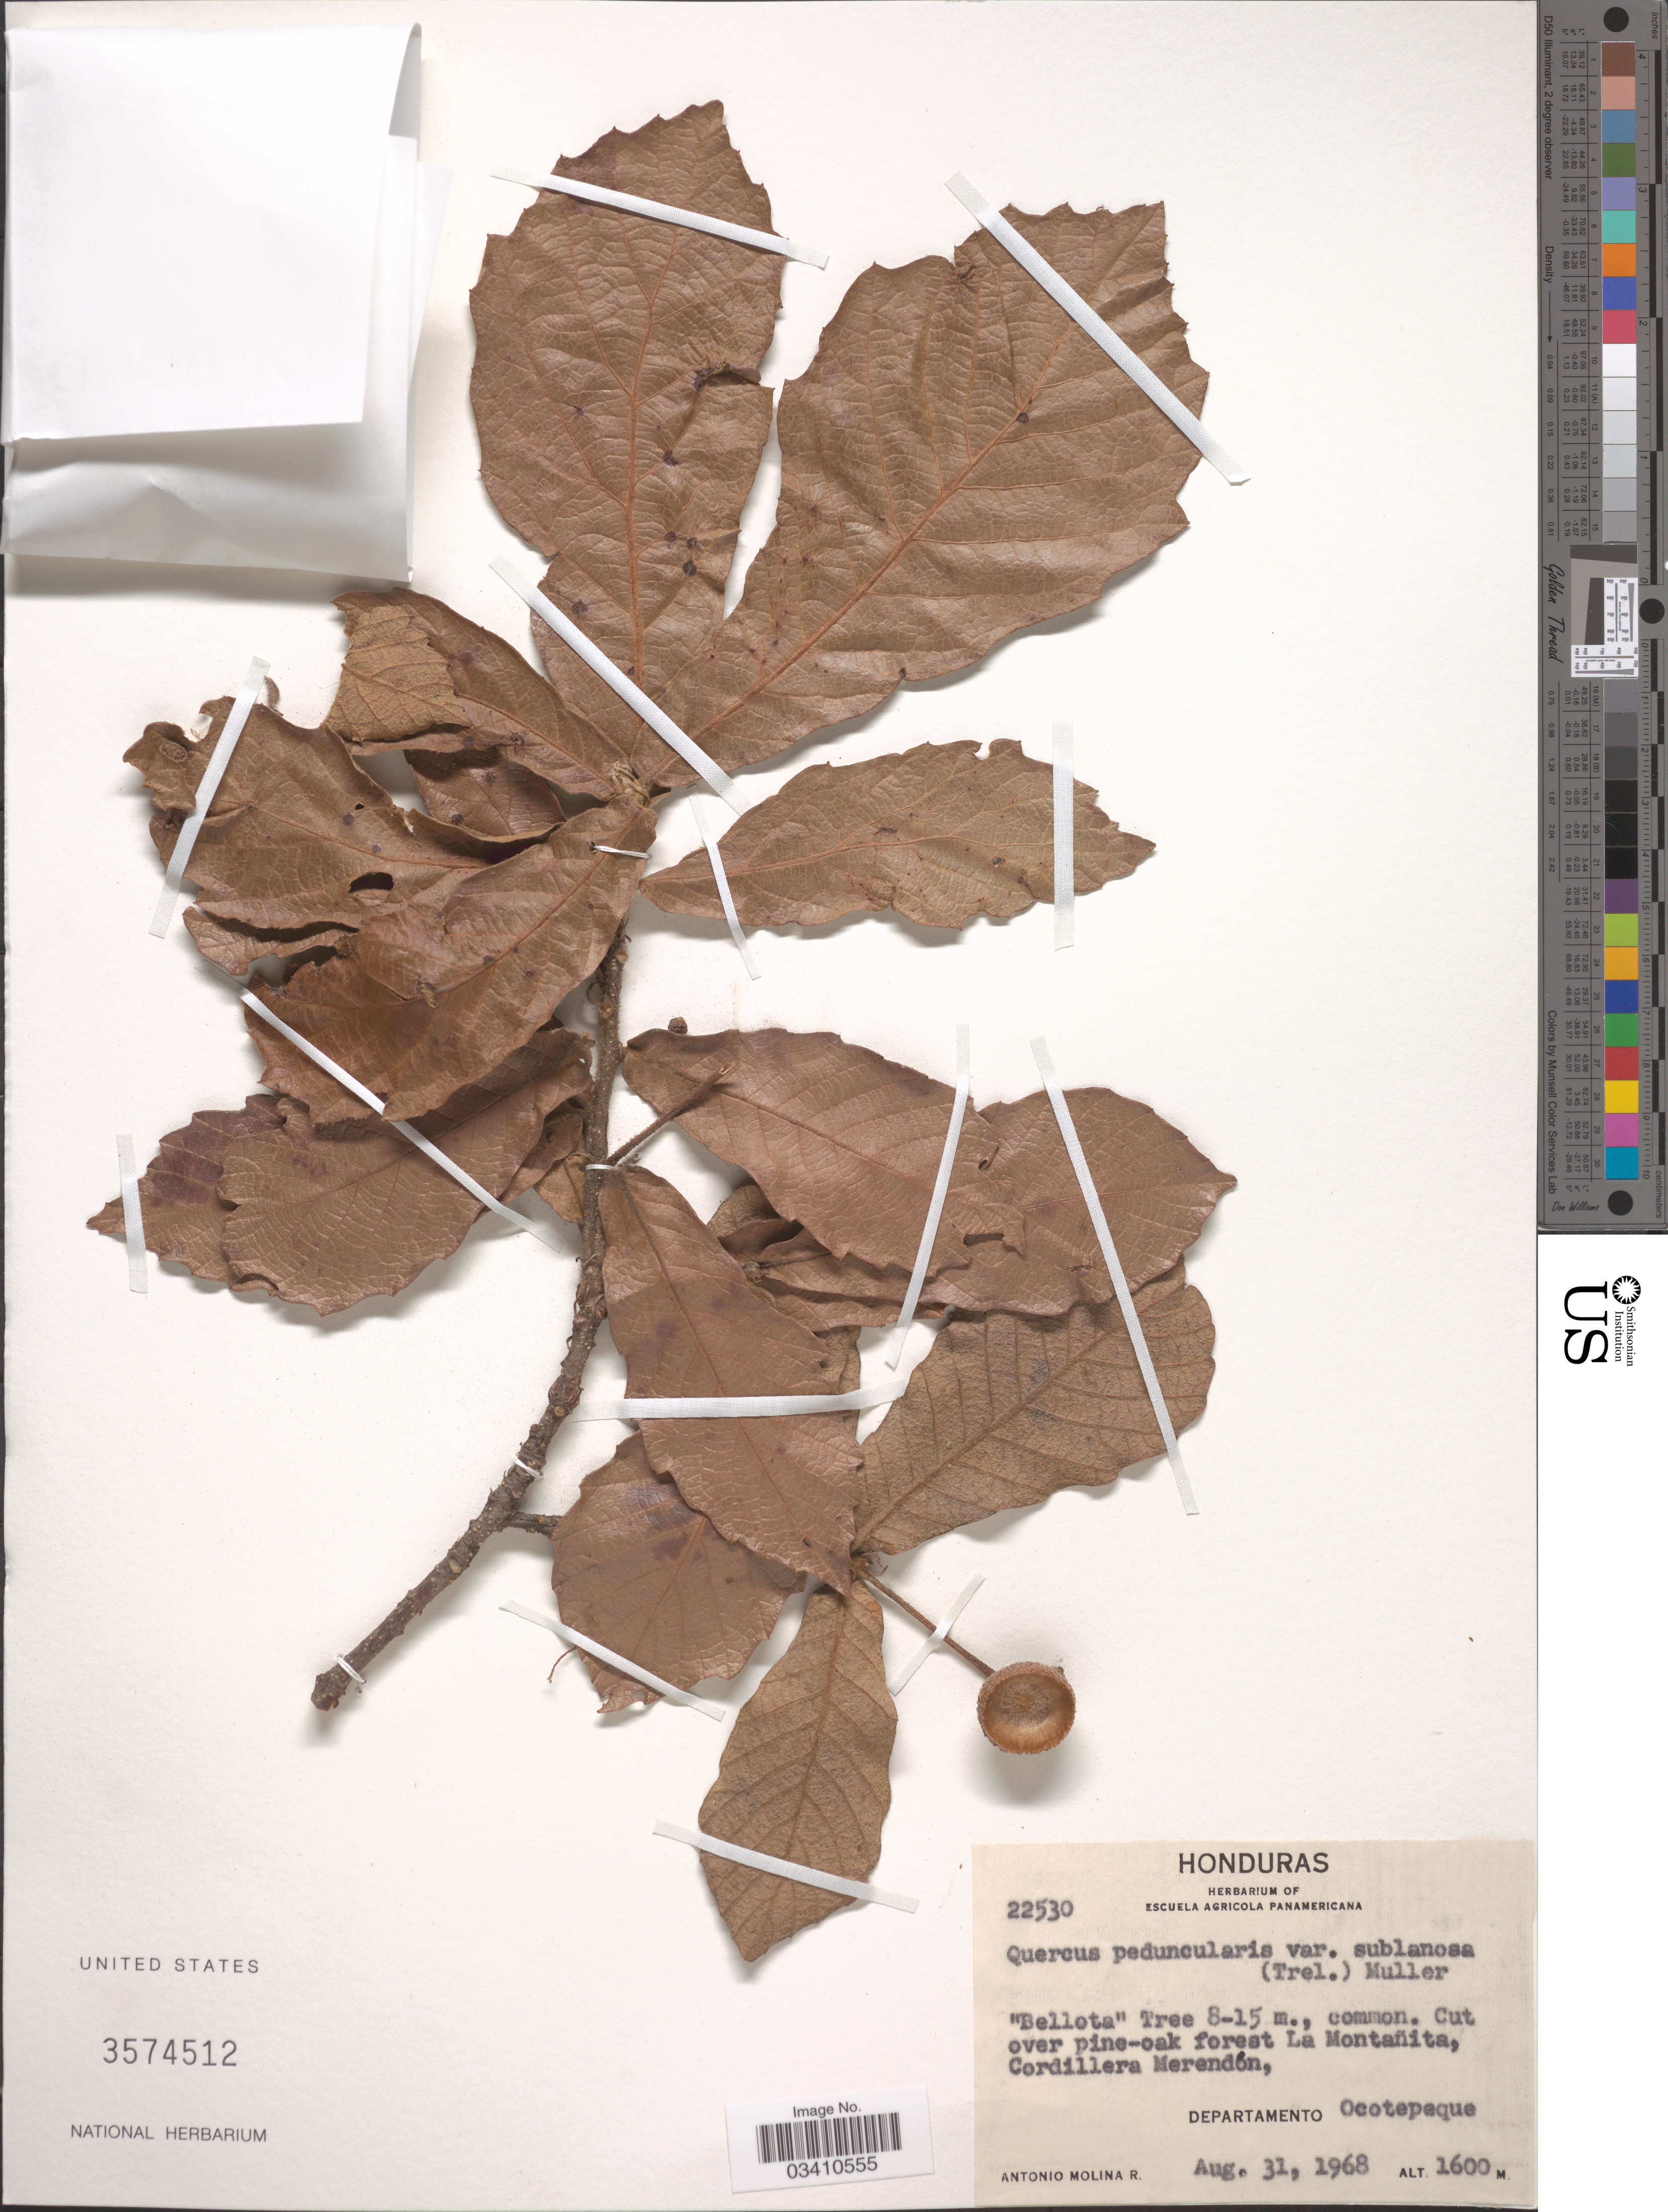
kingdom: Plantae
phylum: Tracheophyta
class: Magnoliopsida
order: Fagales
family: Fagaceae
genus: Quercus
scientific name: Quercus peduncularis var. sublanosa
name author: (Trel.) C.H. Müll.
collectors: A. Molina R.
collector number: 22530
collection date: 1968-08-31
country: Honduras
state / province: Ocotepeque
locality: La Montañita, Cordillera Merendón, Departamento Ocotepeque.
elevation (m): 1600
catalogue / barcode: US 3574512